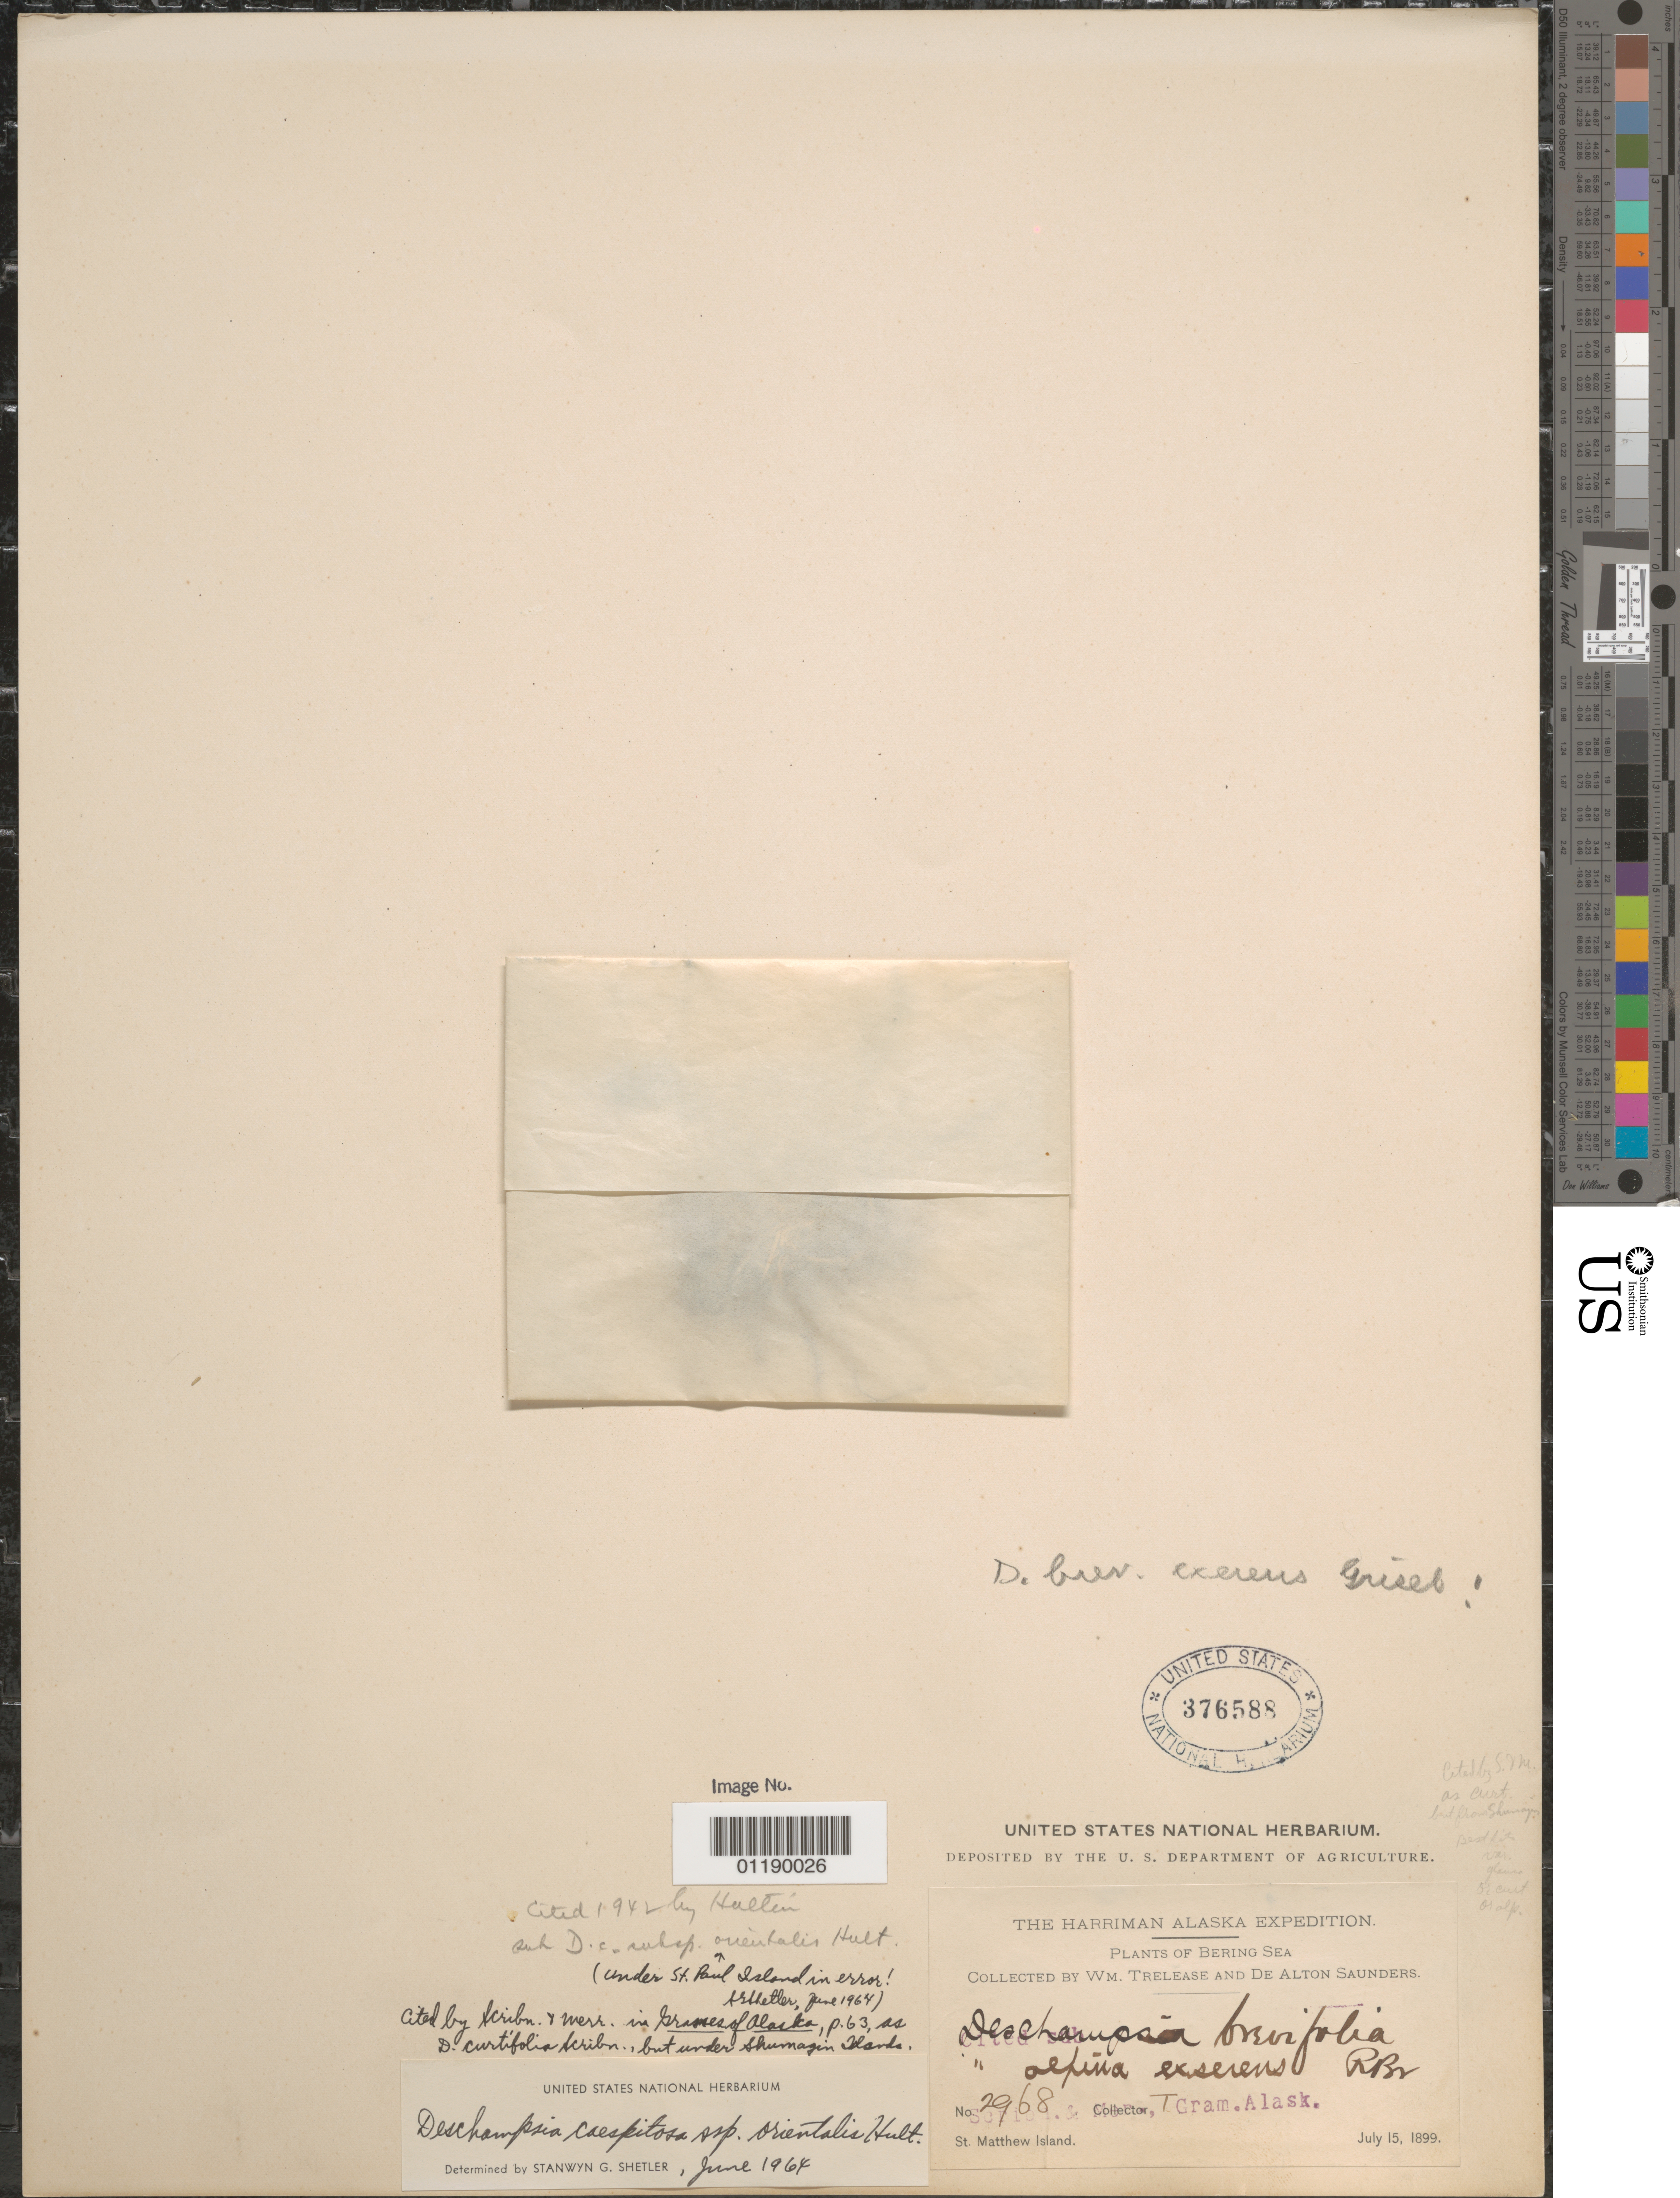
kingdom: Plantae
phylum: Tracheophyta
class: Liliopsida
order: Poales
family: Poaceae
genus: Deschampsia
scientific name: Deschampsia cespitosa subsp. orientalis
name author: Hultén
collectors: W. Trelease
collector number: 2968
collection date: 1899-07-15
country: United States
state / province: Alaska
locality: St Matthew Island. Bering Sea.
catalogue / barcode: US 376588